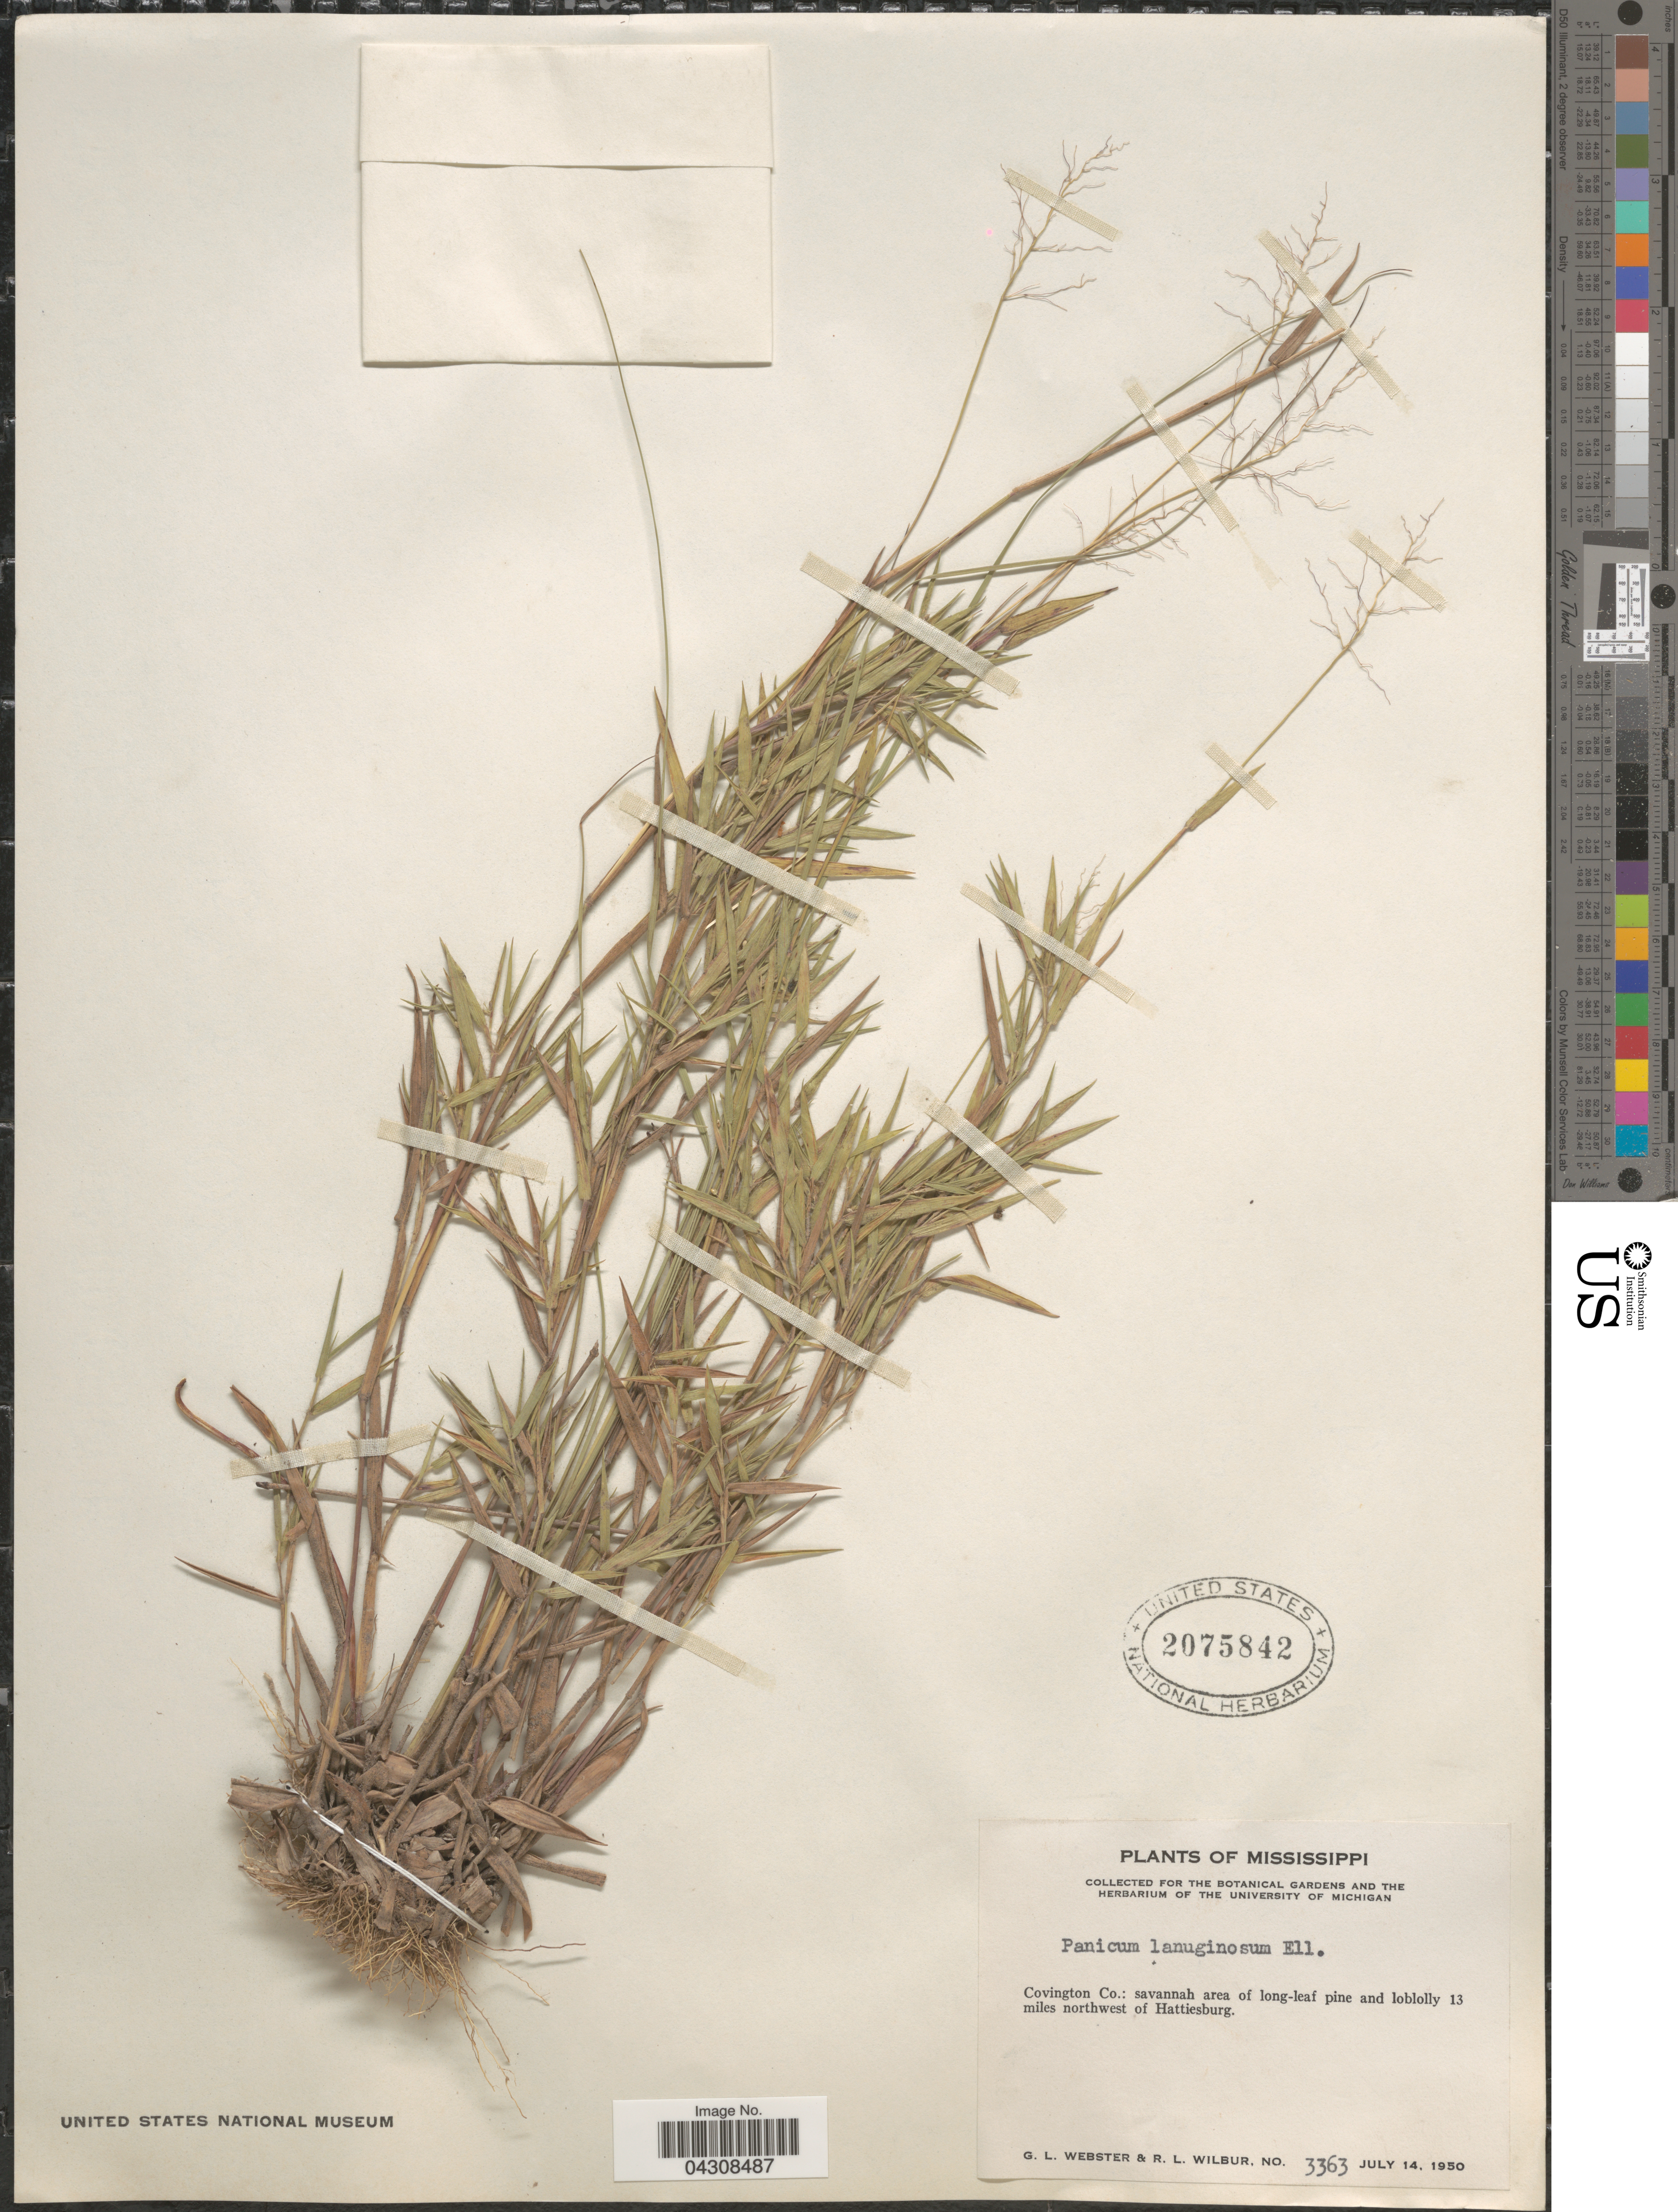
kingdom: Plantae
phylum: Tracheophyta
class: Liliopsida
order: Poales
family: Poaceae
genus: Dichanthelium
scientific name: Dichanthelium acuminatum var. acuminatum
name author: (Sw.) Gould & C.A. Clark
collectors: G. L. Webster & R. L. Wilbur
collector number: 3363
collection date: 1950-07-14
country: United States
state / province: Mississippi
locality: Covington Co.: savannah area of long-leaf pine and loblolly 13 miles northwest of Hattiesburg.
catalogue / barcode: US 2075842